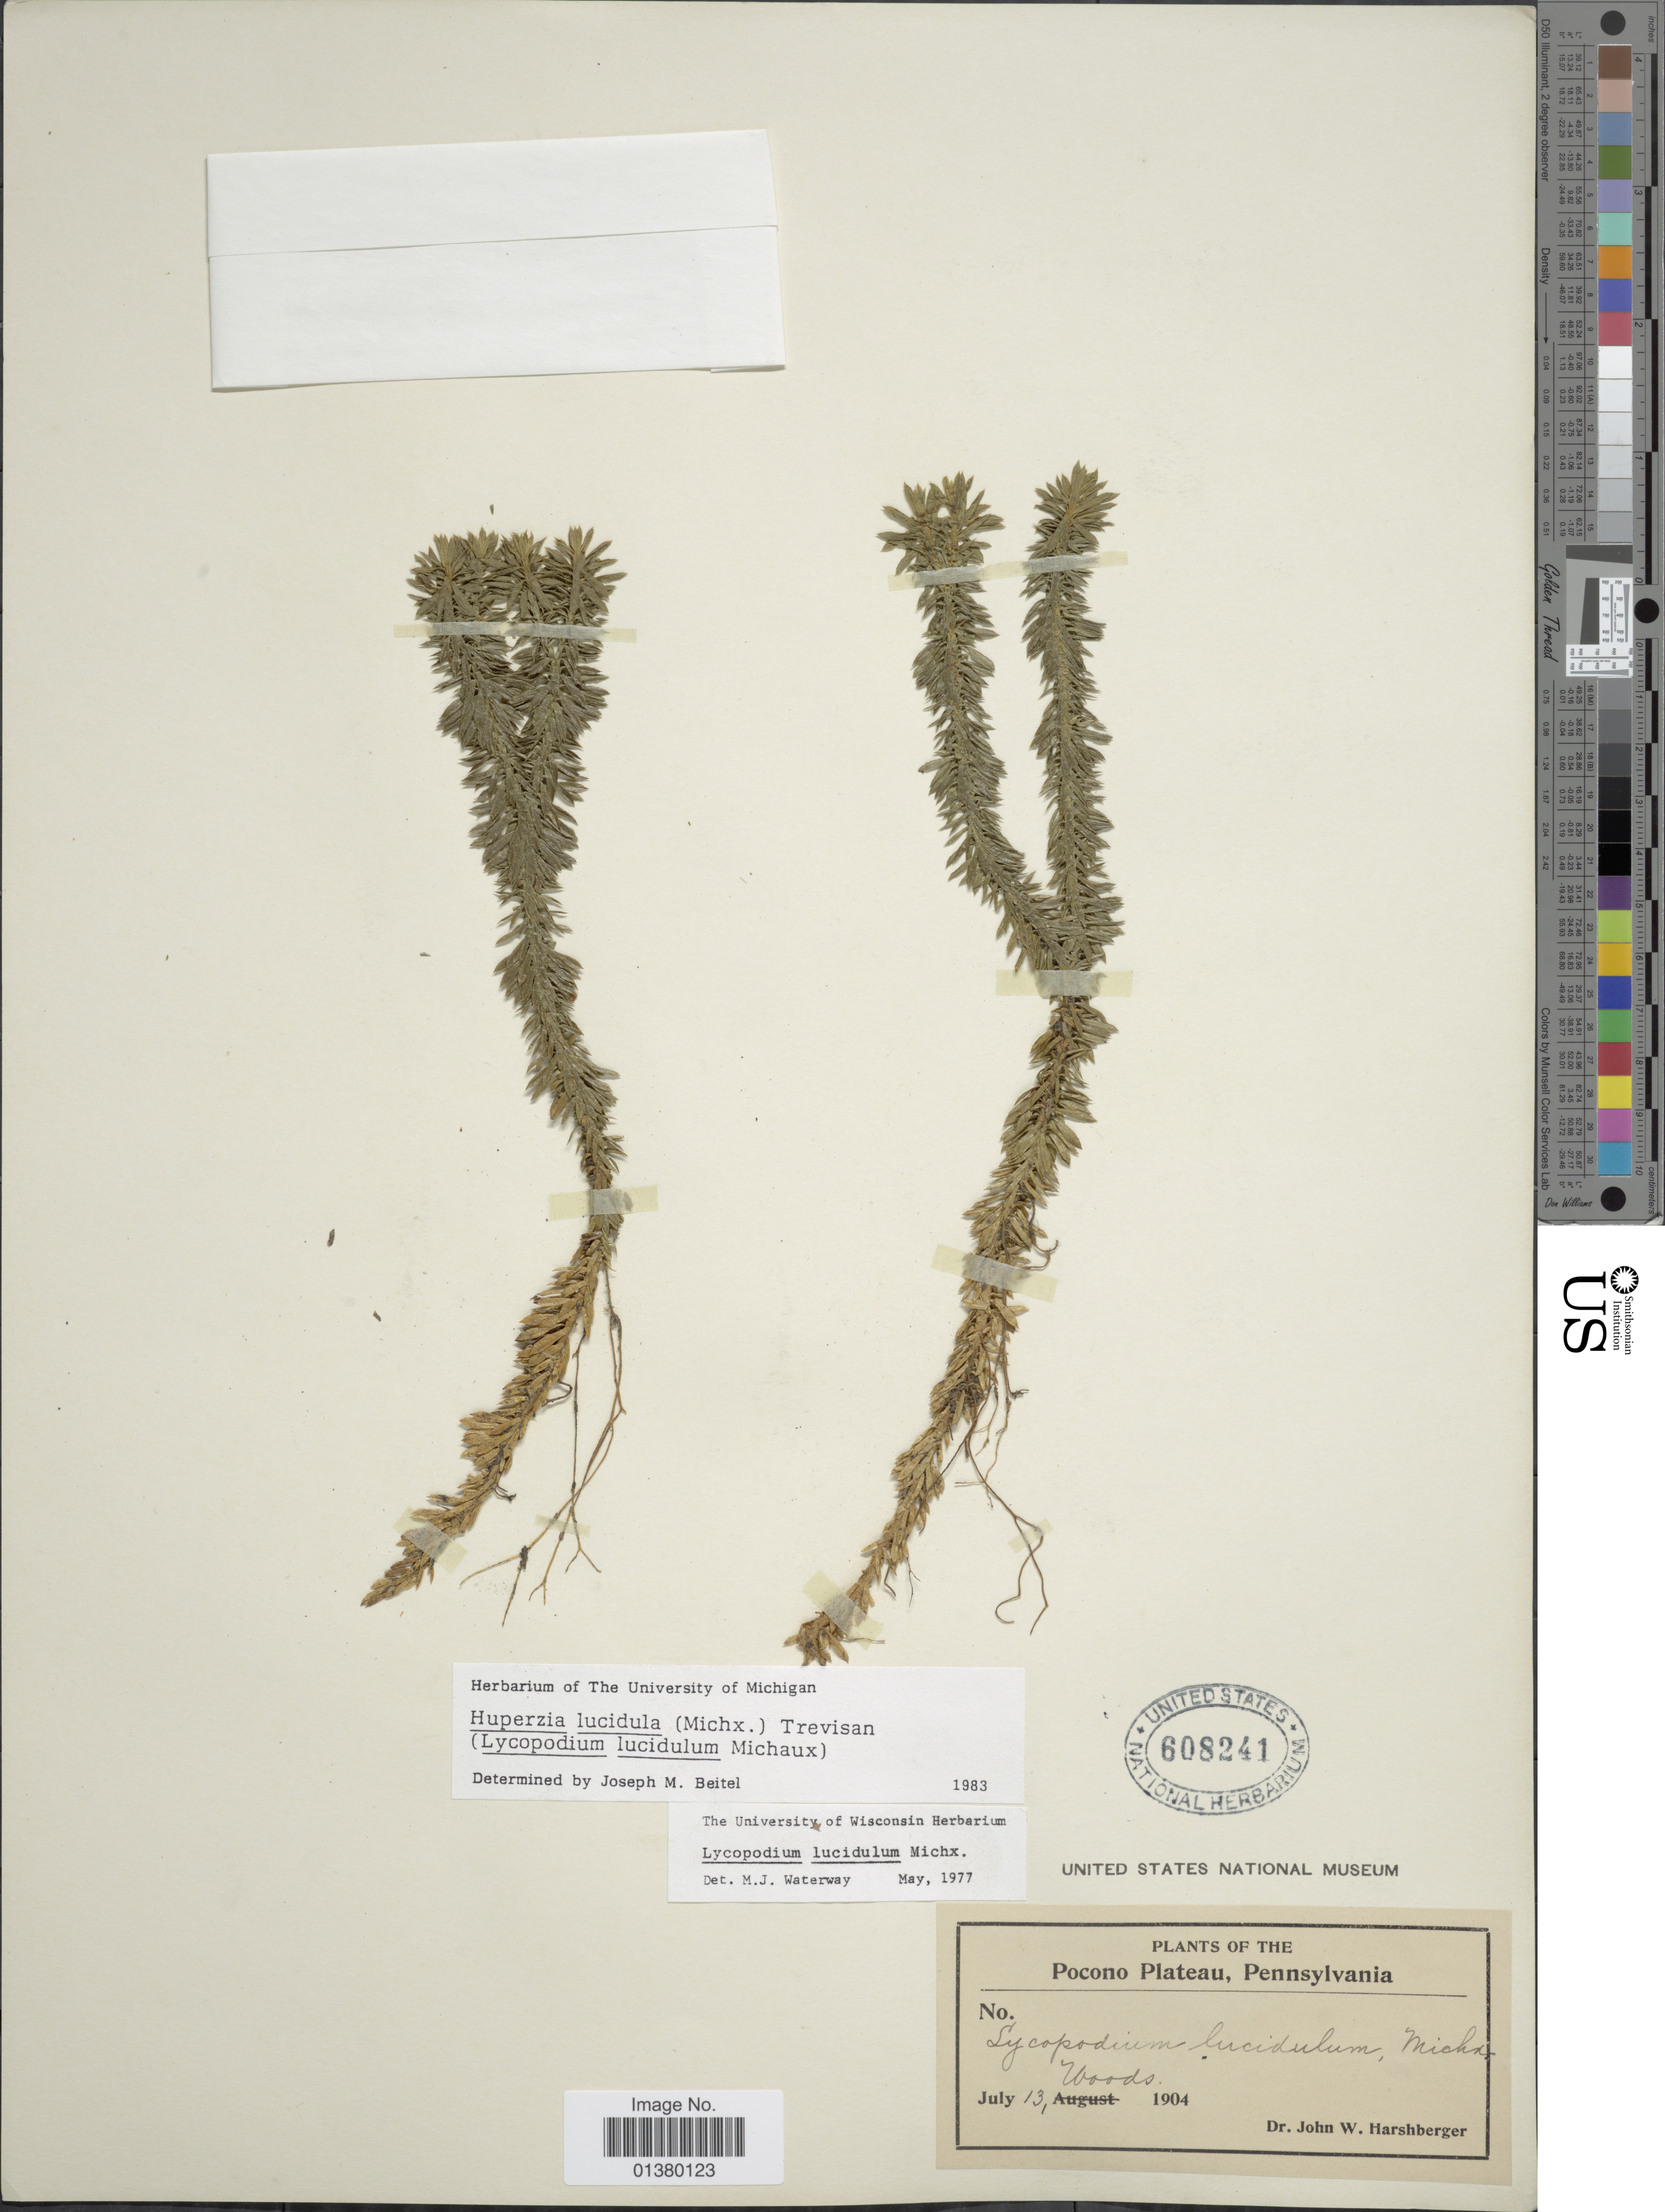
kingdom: Plantae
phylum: Tracheophyta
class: Lycopodiopsida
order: Lycopodiales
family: Lycopodiaceae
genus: Huperzia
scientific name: Huperzia lucidula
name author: (Michx.) Trevis.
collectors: J. W. Harshberger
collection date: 1904-07-13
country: United States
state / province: Pennsylvania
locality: Pocono Plateau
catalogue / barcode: US 608241